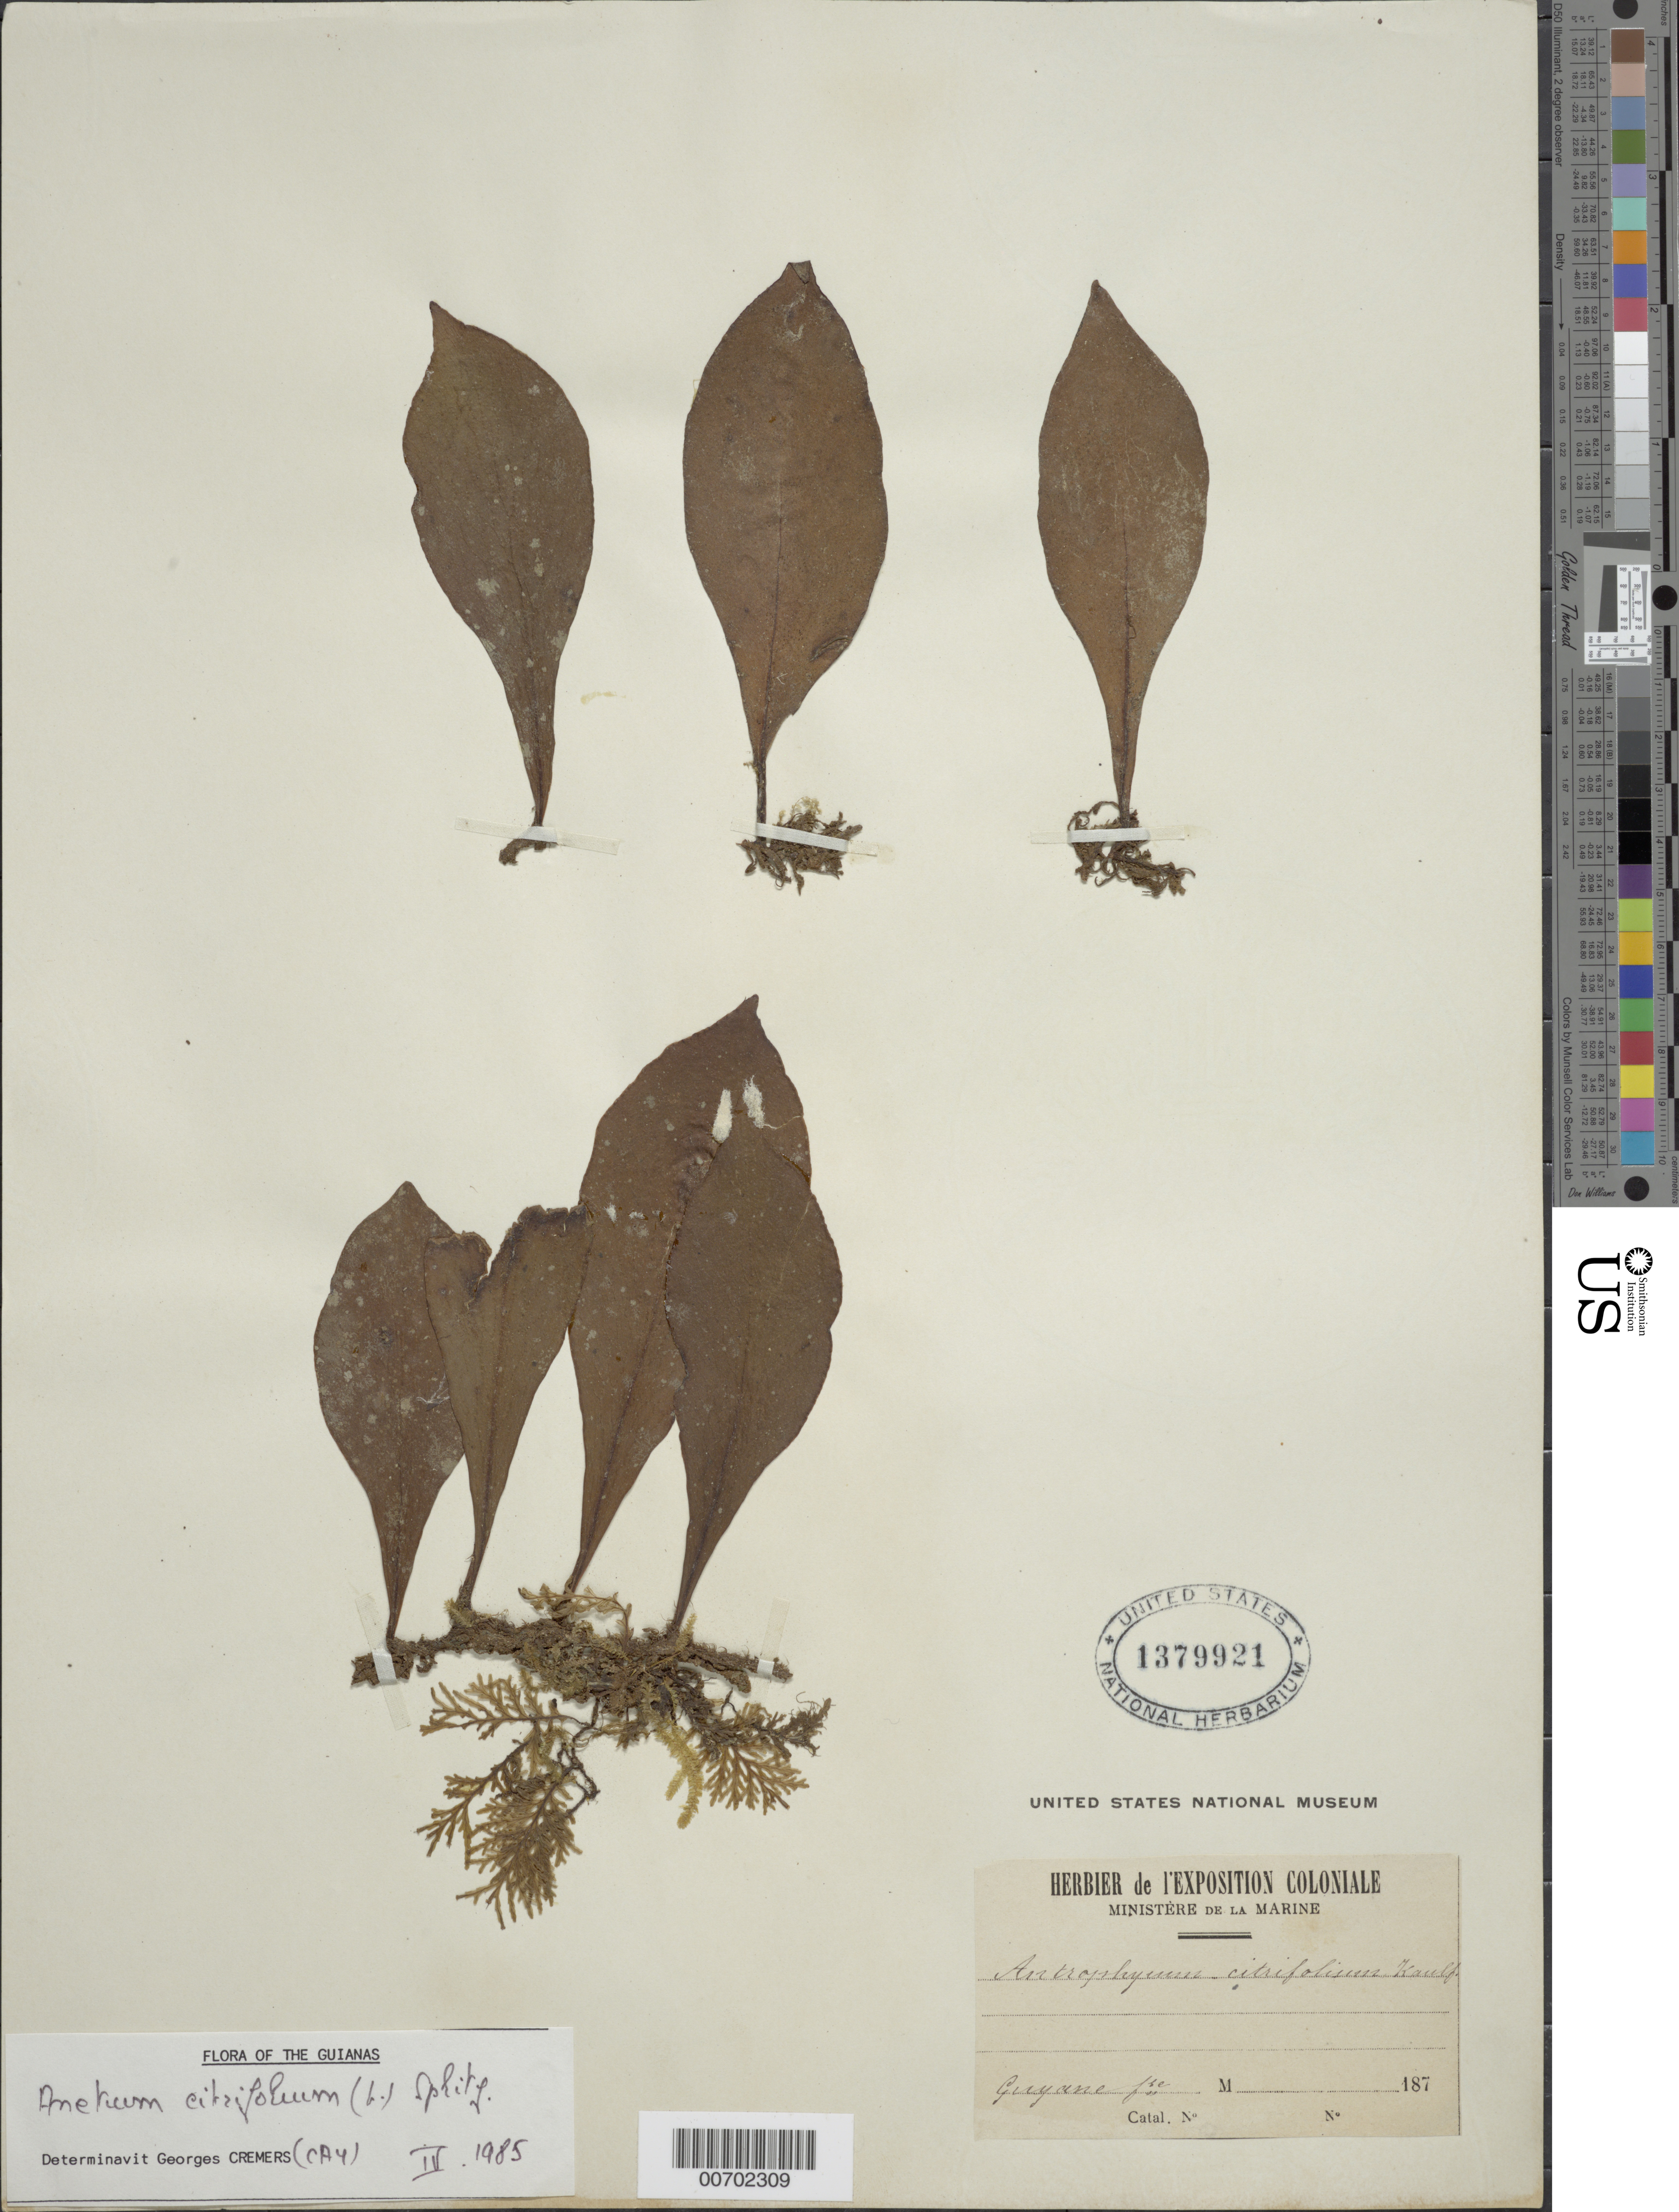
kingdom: Plantae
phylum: Tracheophyta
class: Polypodiopsida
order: Polypodiales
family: Pteridaceae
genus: Anetium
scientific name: Anetium citrifolium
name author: (L.) Splitg.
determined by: Cremers, Georges A.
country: French Guiana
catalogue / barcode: US 1379921